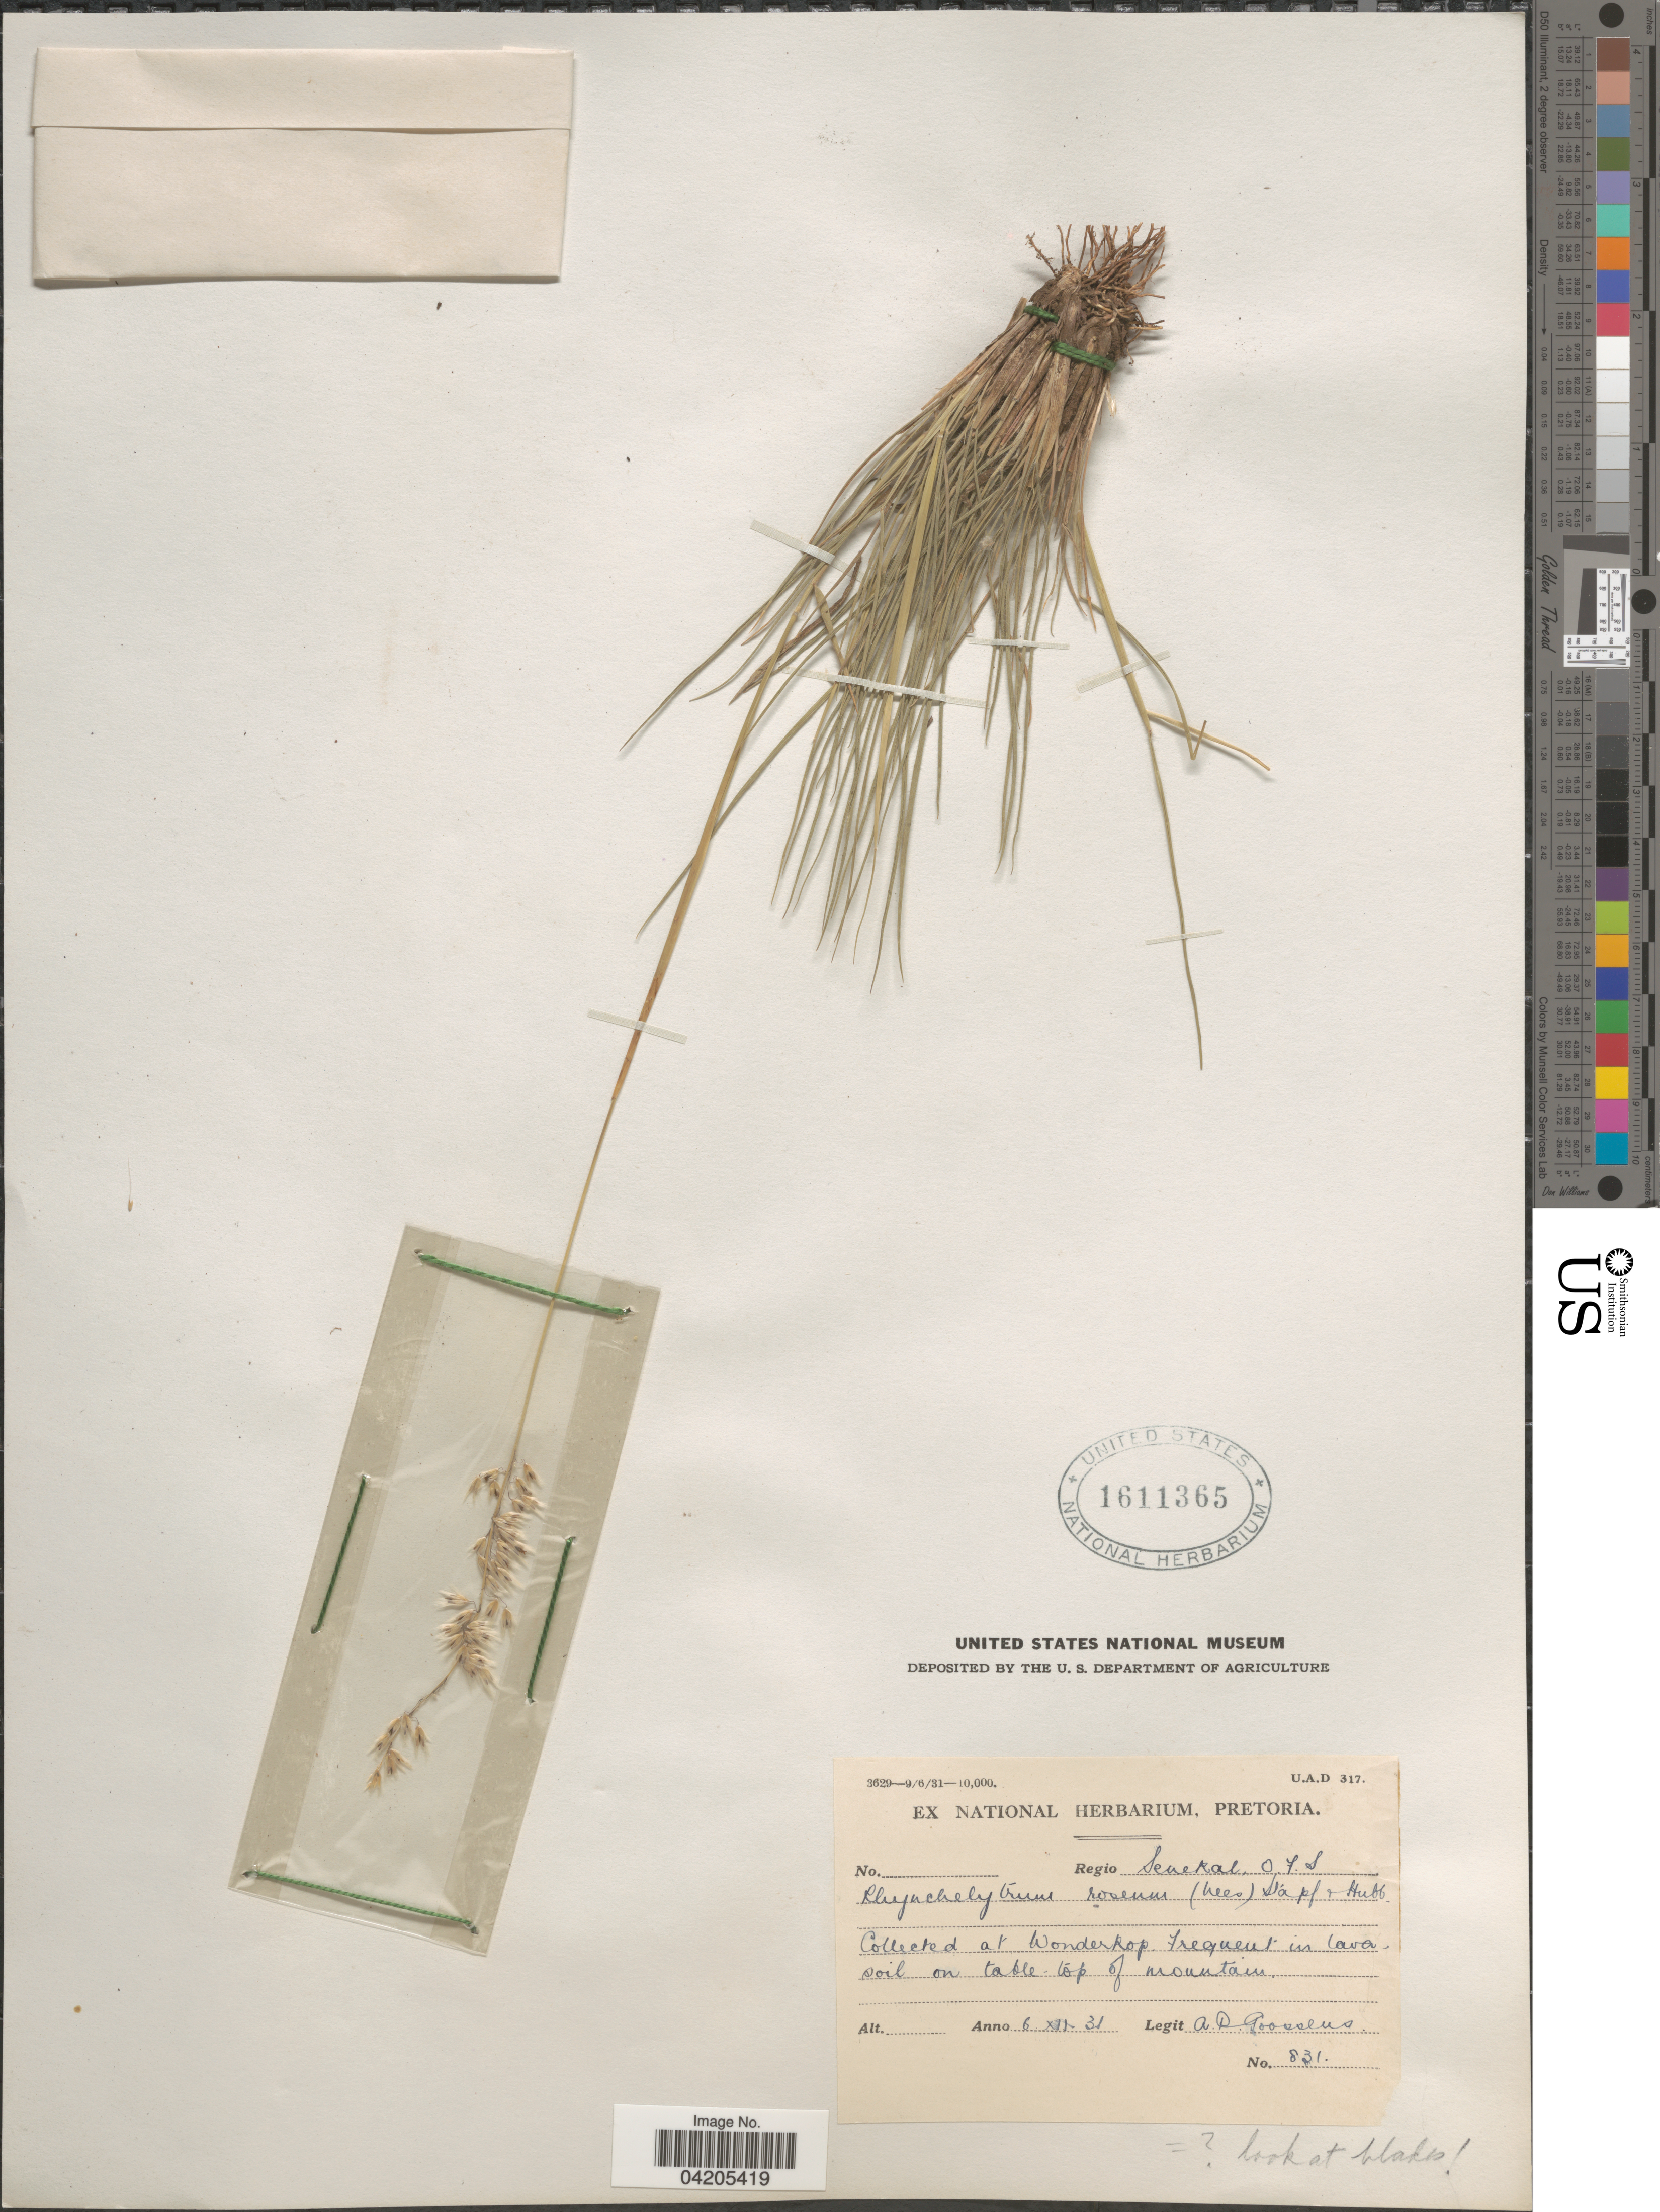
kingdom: Plantae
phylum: Tracheophyta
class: Liliopsida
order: Poales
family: Poaceae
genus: Melinis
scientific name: Melinis nerviglumis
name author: (Franch.) Zizka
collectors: A. P. G. Goossens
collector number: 831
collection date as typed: Transcribed d/m/y: 6/12/31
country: South Africa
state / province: Free State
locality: Regio Senekal, O.F.S. At Wonderkop. On table-top of mountain.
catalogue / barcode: US 1611365